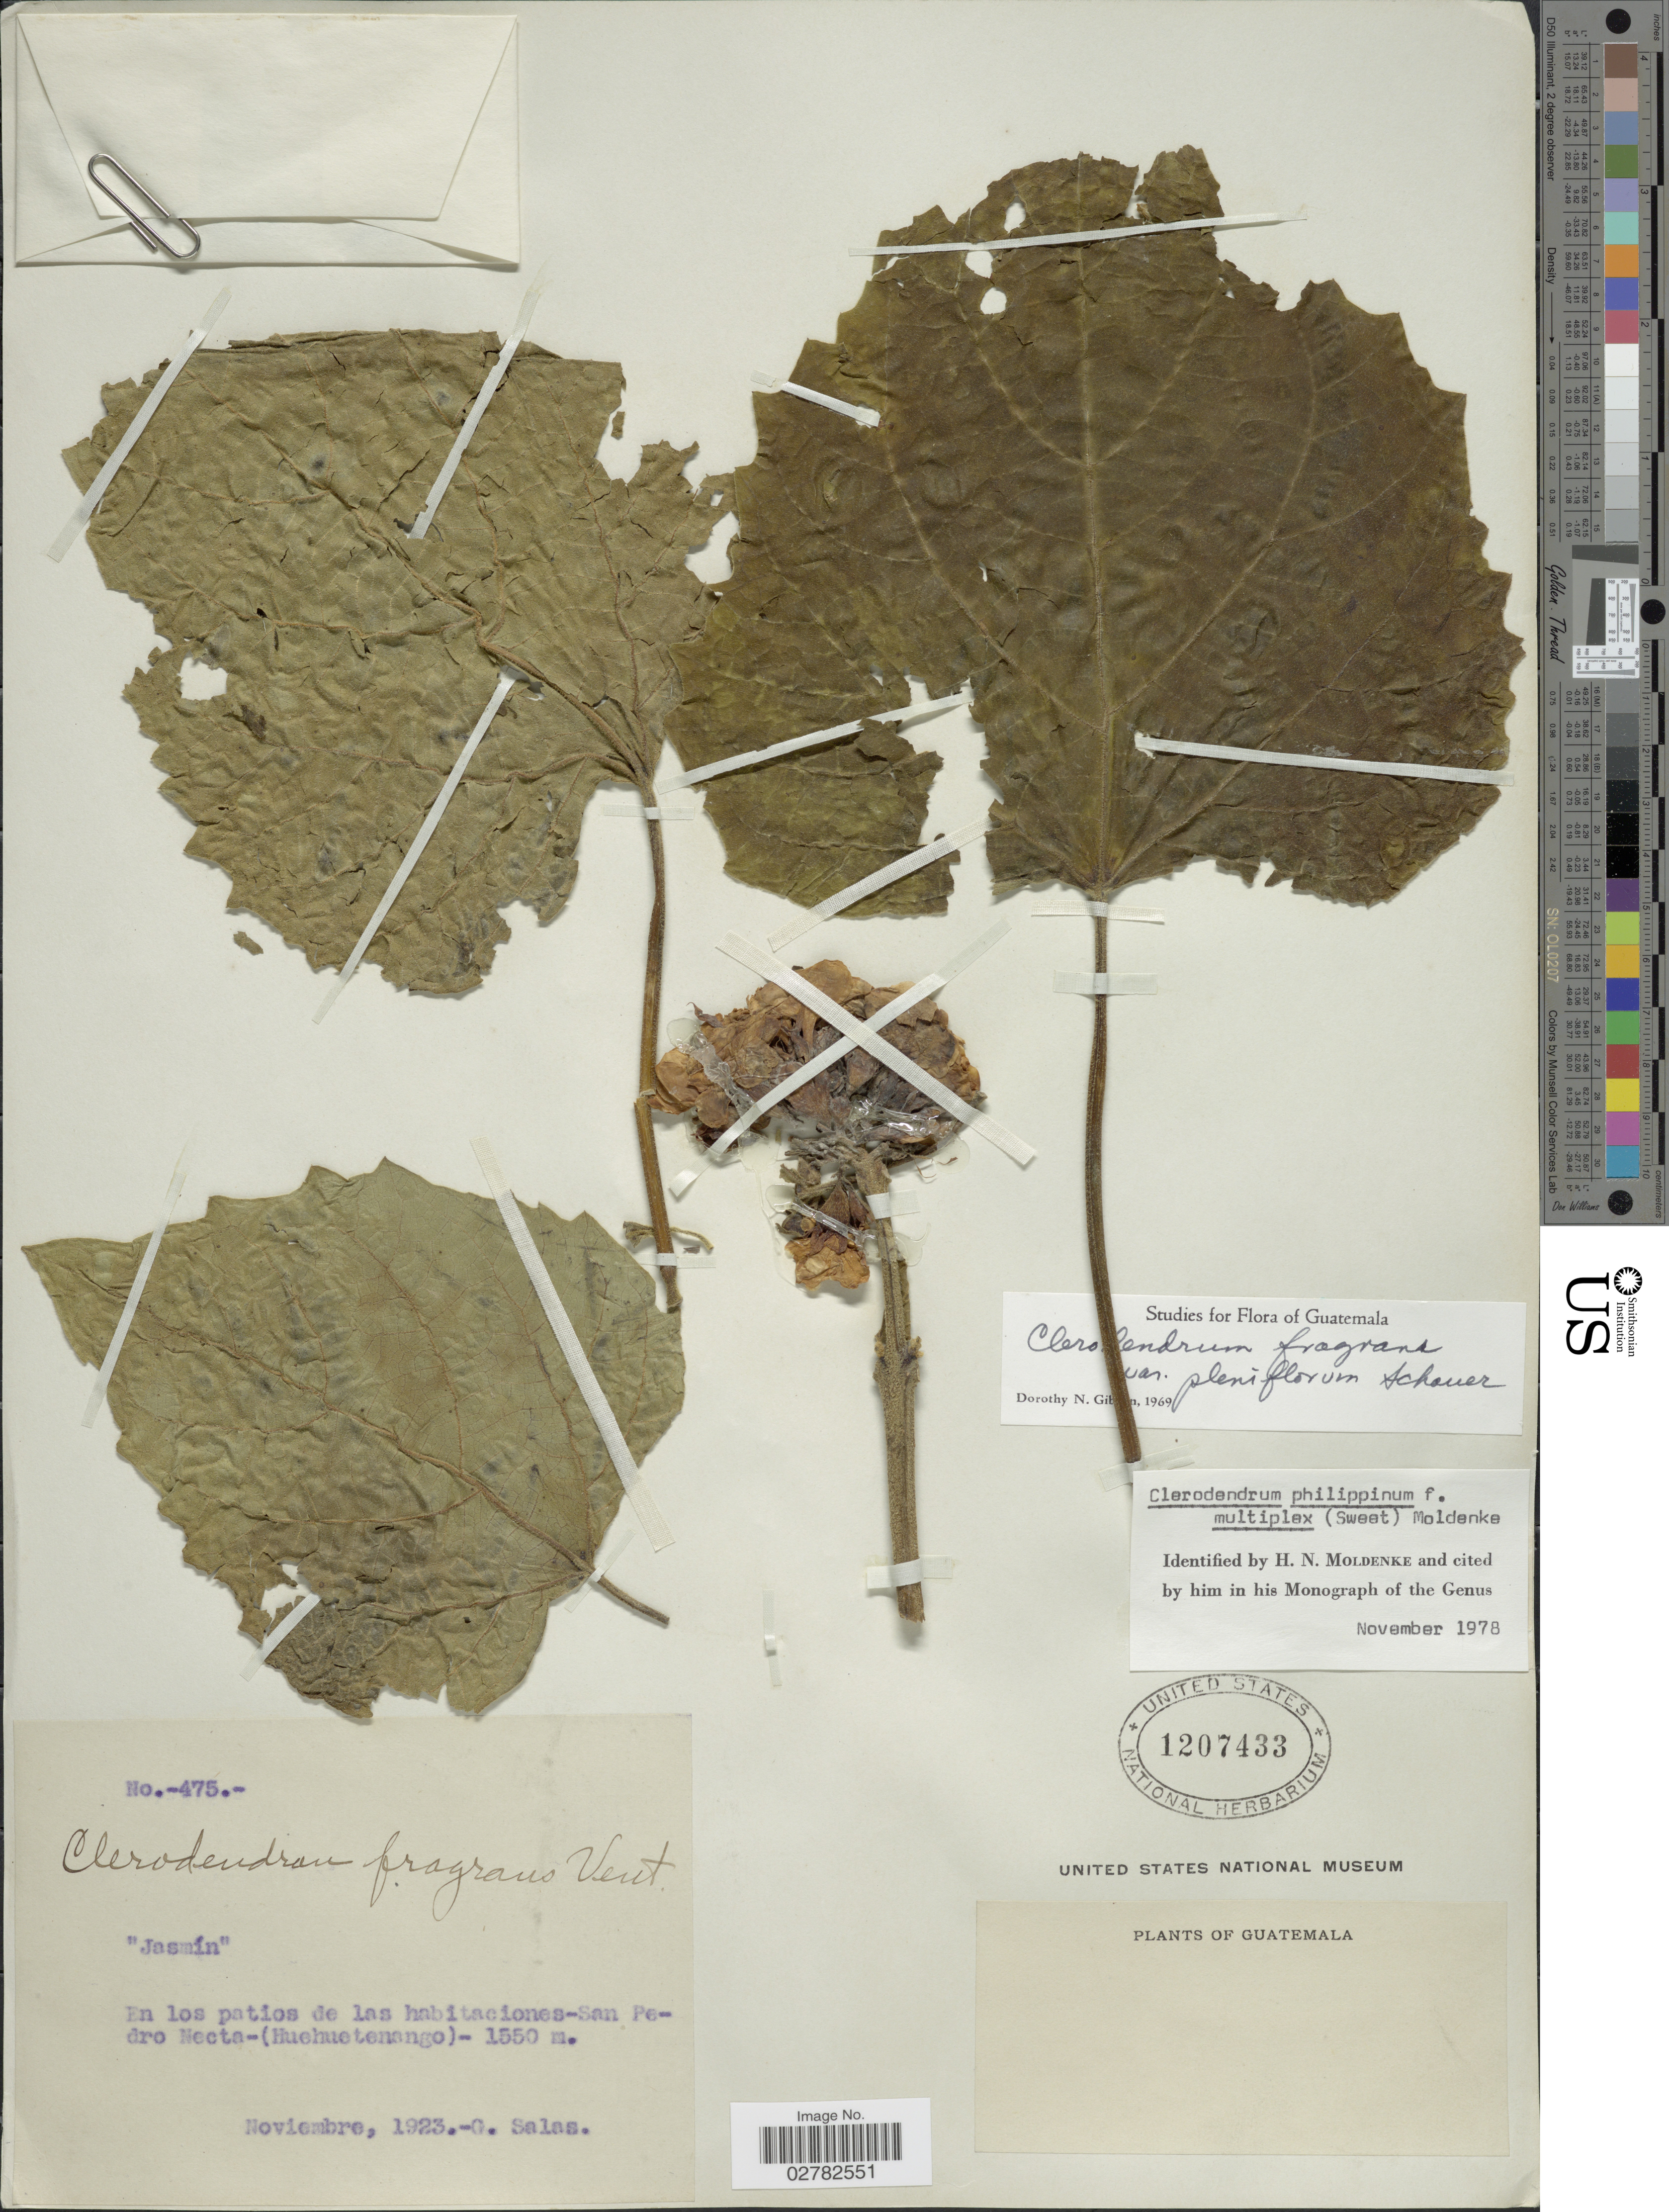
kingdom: Plantae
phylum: Tracheophyta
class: Magnoliopsida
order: Lamiales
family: Lamiaceae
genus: Clerodendrum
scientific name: Clerodendrum philippinum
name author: Schauer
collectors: G. Salas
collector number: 475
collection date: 1923-11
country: Guatemala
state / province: Huehuetenango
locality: En los patios de las habitaciones-San Pedro Necta-.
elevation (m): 1550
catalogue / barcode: US 1207433